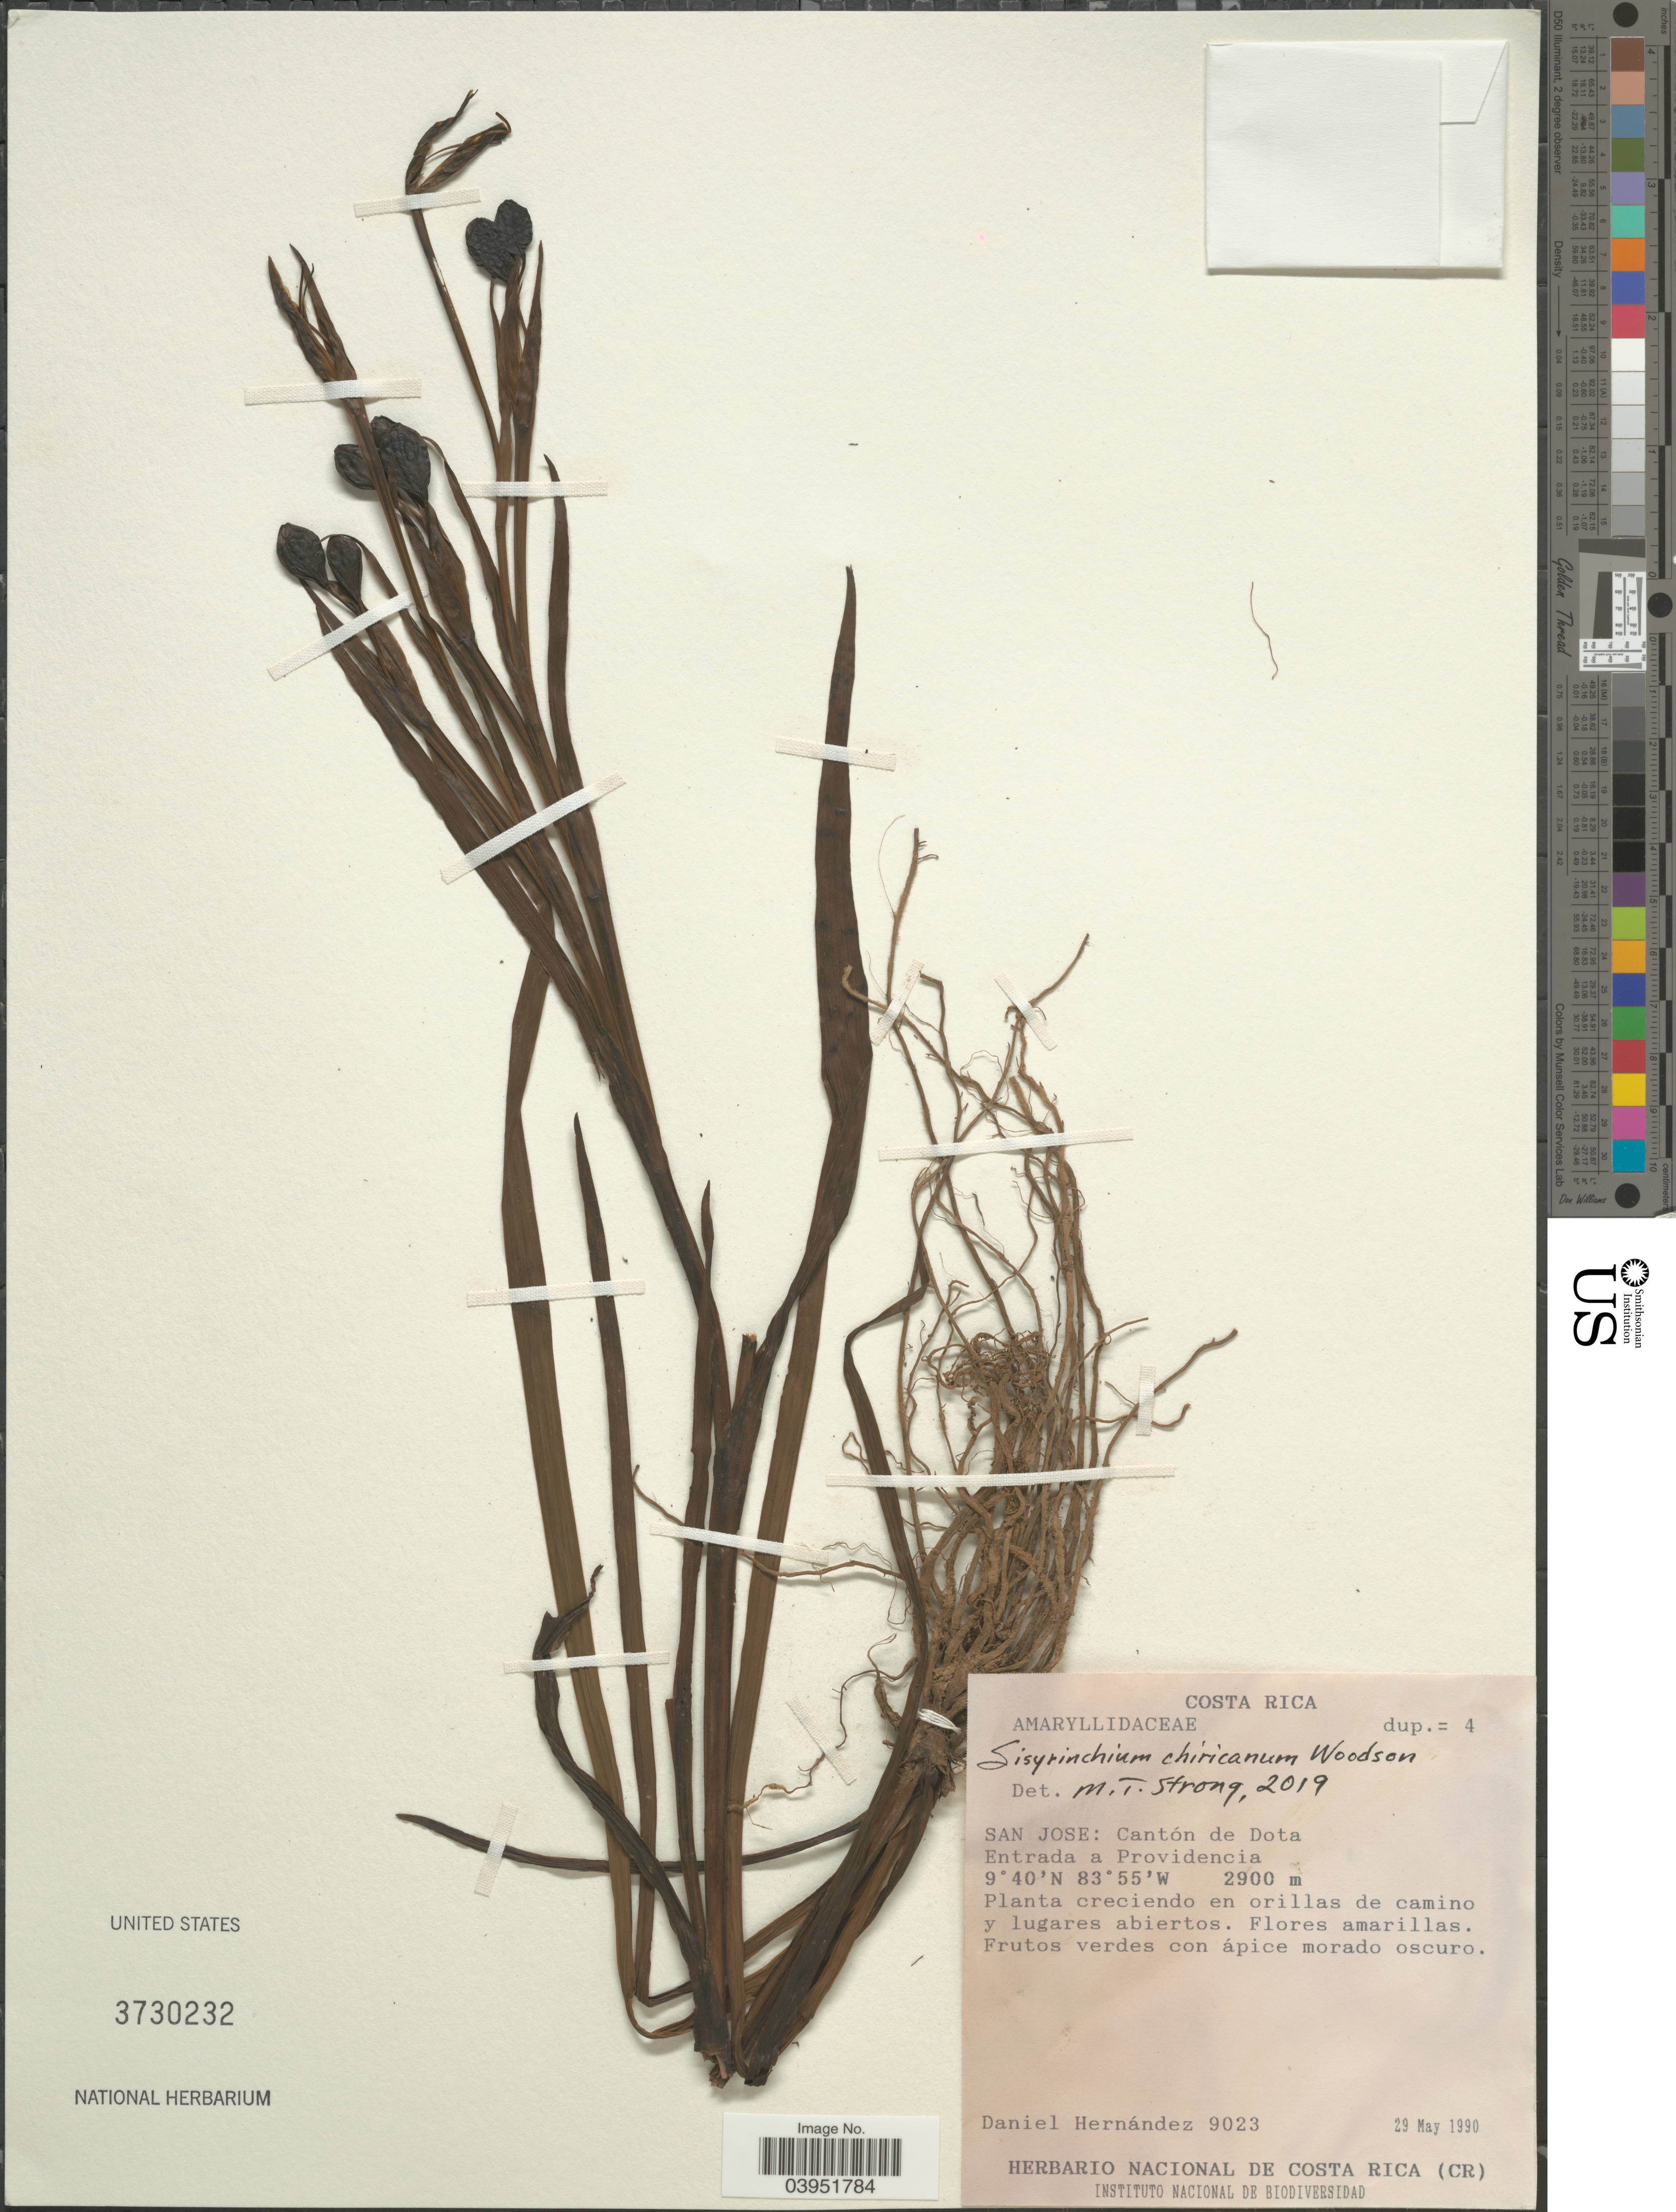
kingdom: Plantae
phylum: Tracheophyta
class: Liliopsida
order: Asparagales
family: Iridaceae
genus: Sisyrinchium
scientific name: Sisyrinchium chiricanum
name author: Woodson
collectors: D. Hernández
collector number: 9023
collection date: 1990-05-29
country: Costa Rica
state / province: San José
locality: Cantón de Dota. Entrada a Providencia.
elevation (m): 2900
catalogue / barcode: US 3730232